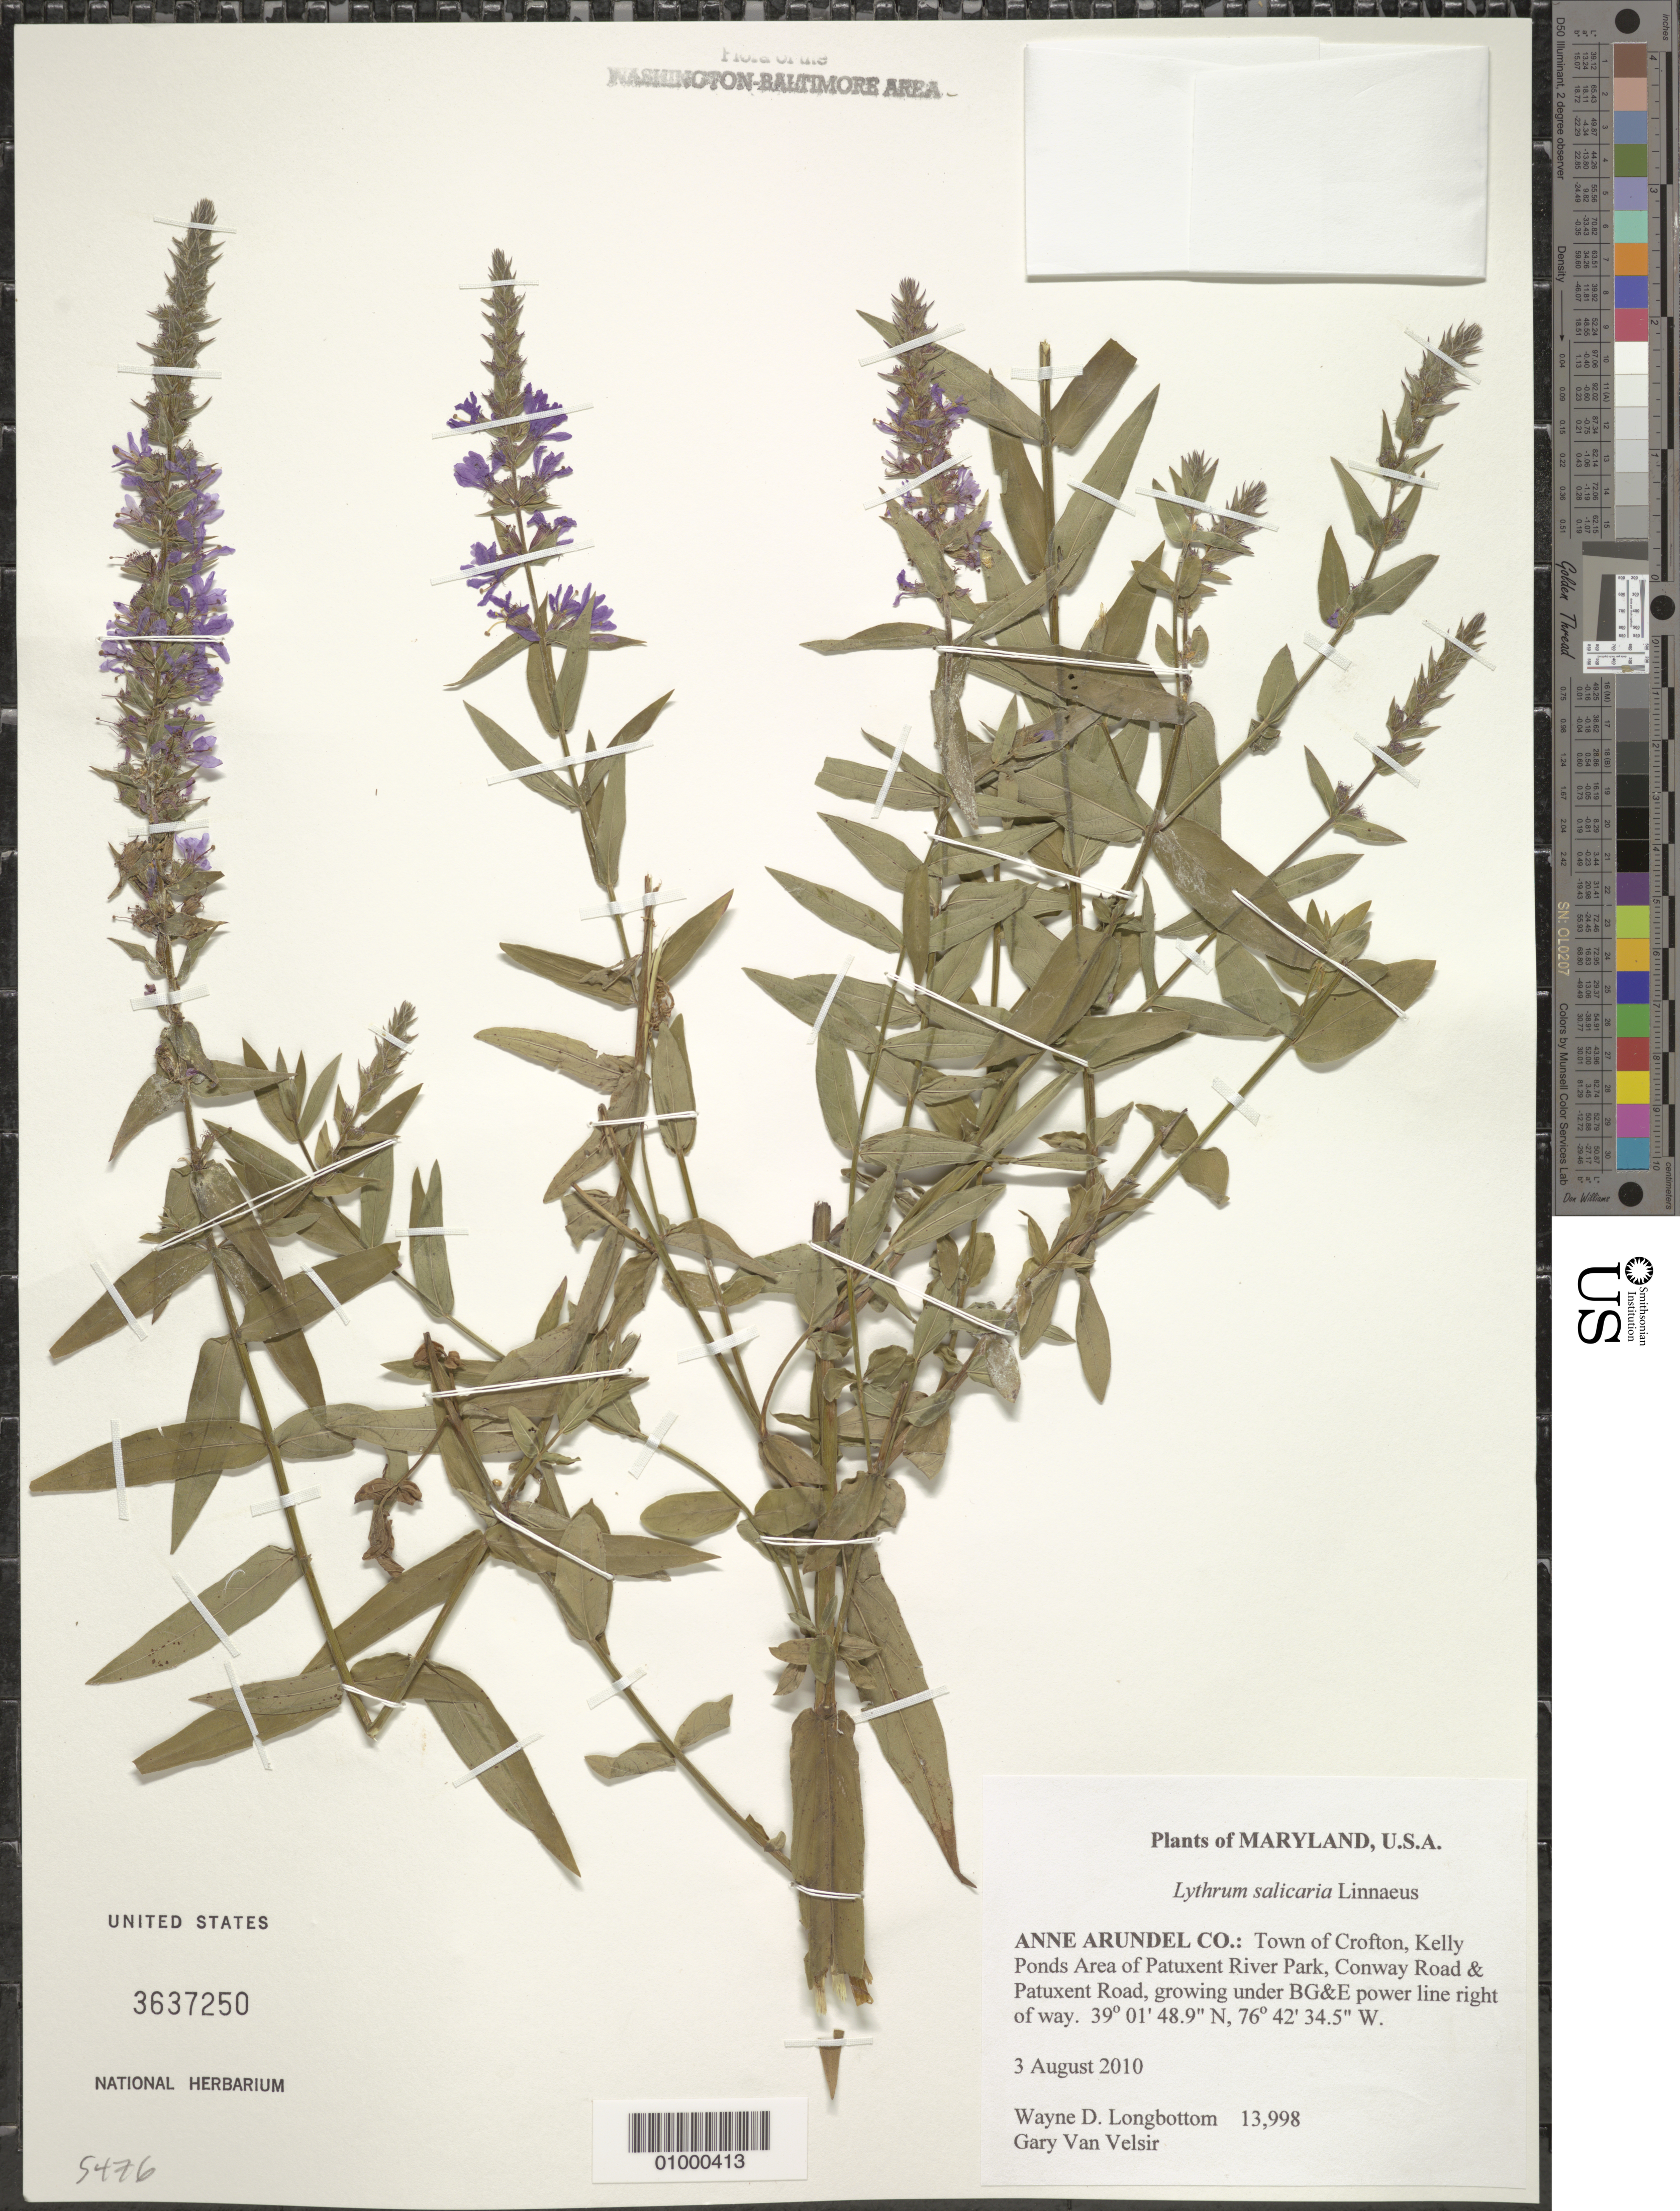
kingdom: Plantae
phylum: Tracheophyta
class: Magnoliopsida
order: Myrtales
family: Lythraceae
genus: Lythrum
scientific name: Lythrum salicaria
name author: L.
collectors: W. D. Longbottom & G. Van Velsir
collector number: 13998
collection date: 2010-08-03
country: United States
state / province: Maryland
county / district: Anne Arundel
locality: Town of Crofton, Kelly Ponds Area of Patuxent River Park, Conway Road & Patuxent Road, growing under BG&E power line right of way.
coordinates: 39 01 48.9 N, 76 42 34.5 W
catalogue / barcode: US 3637250